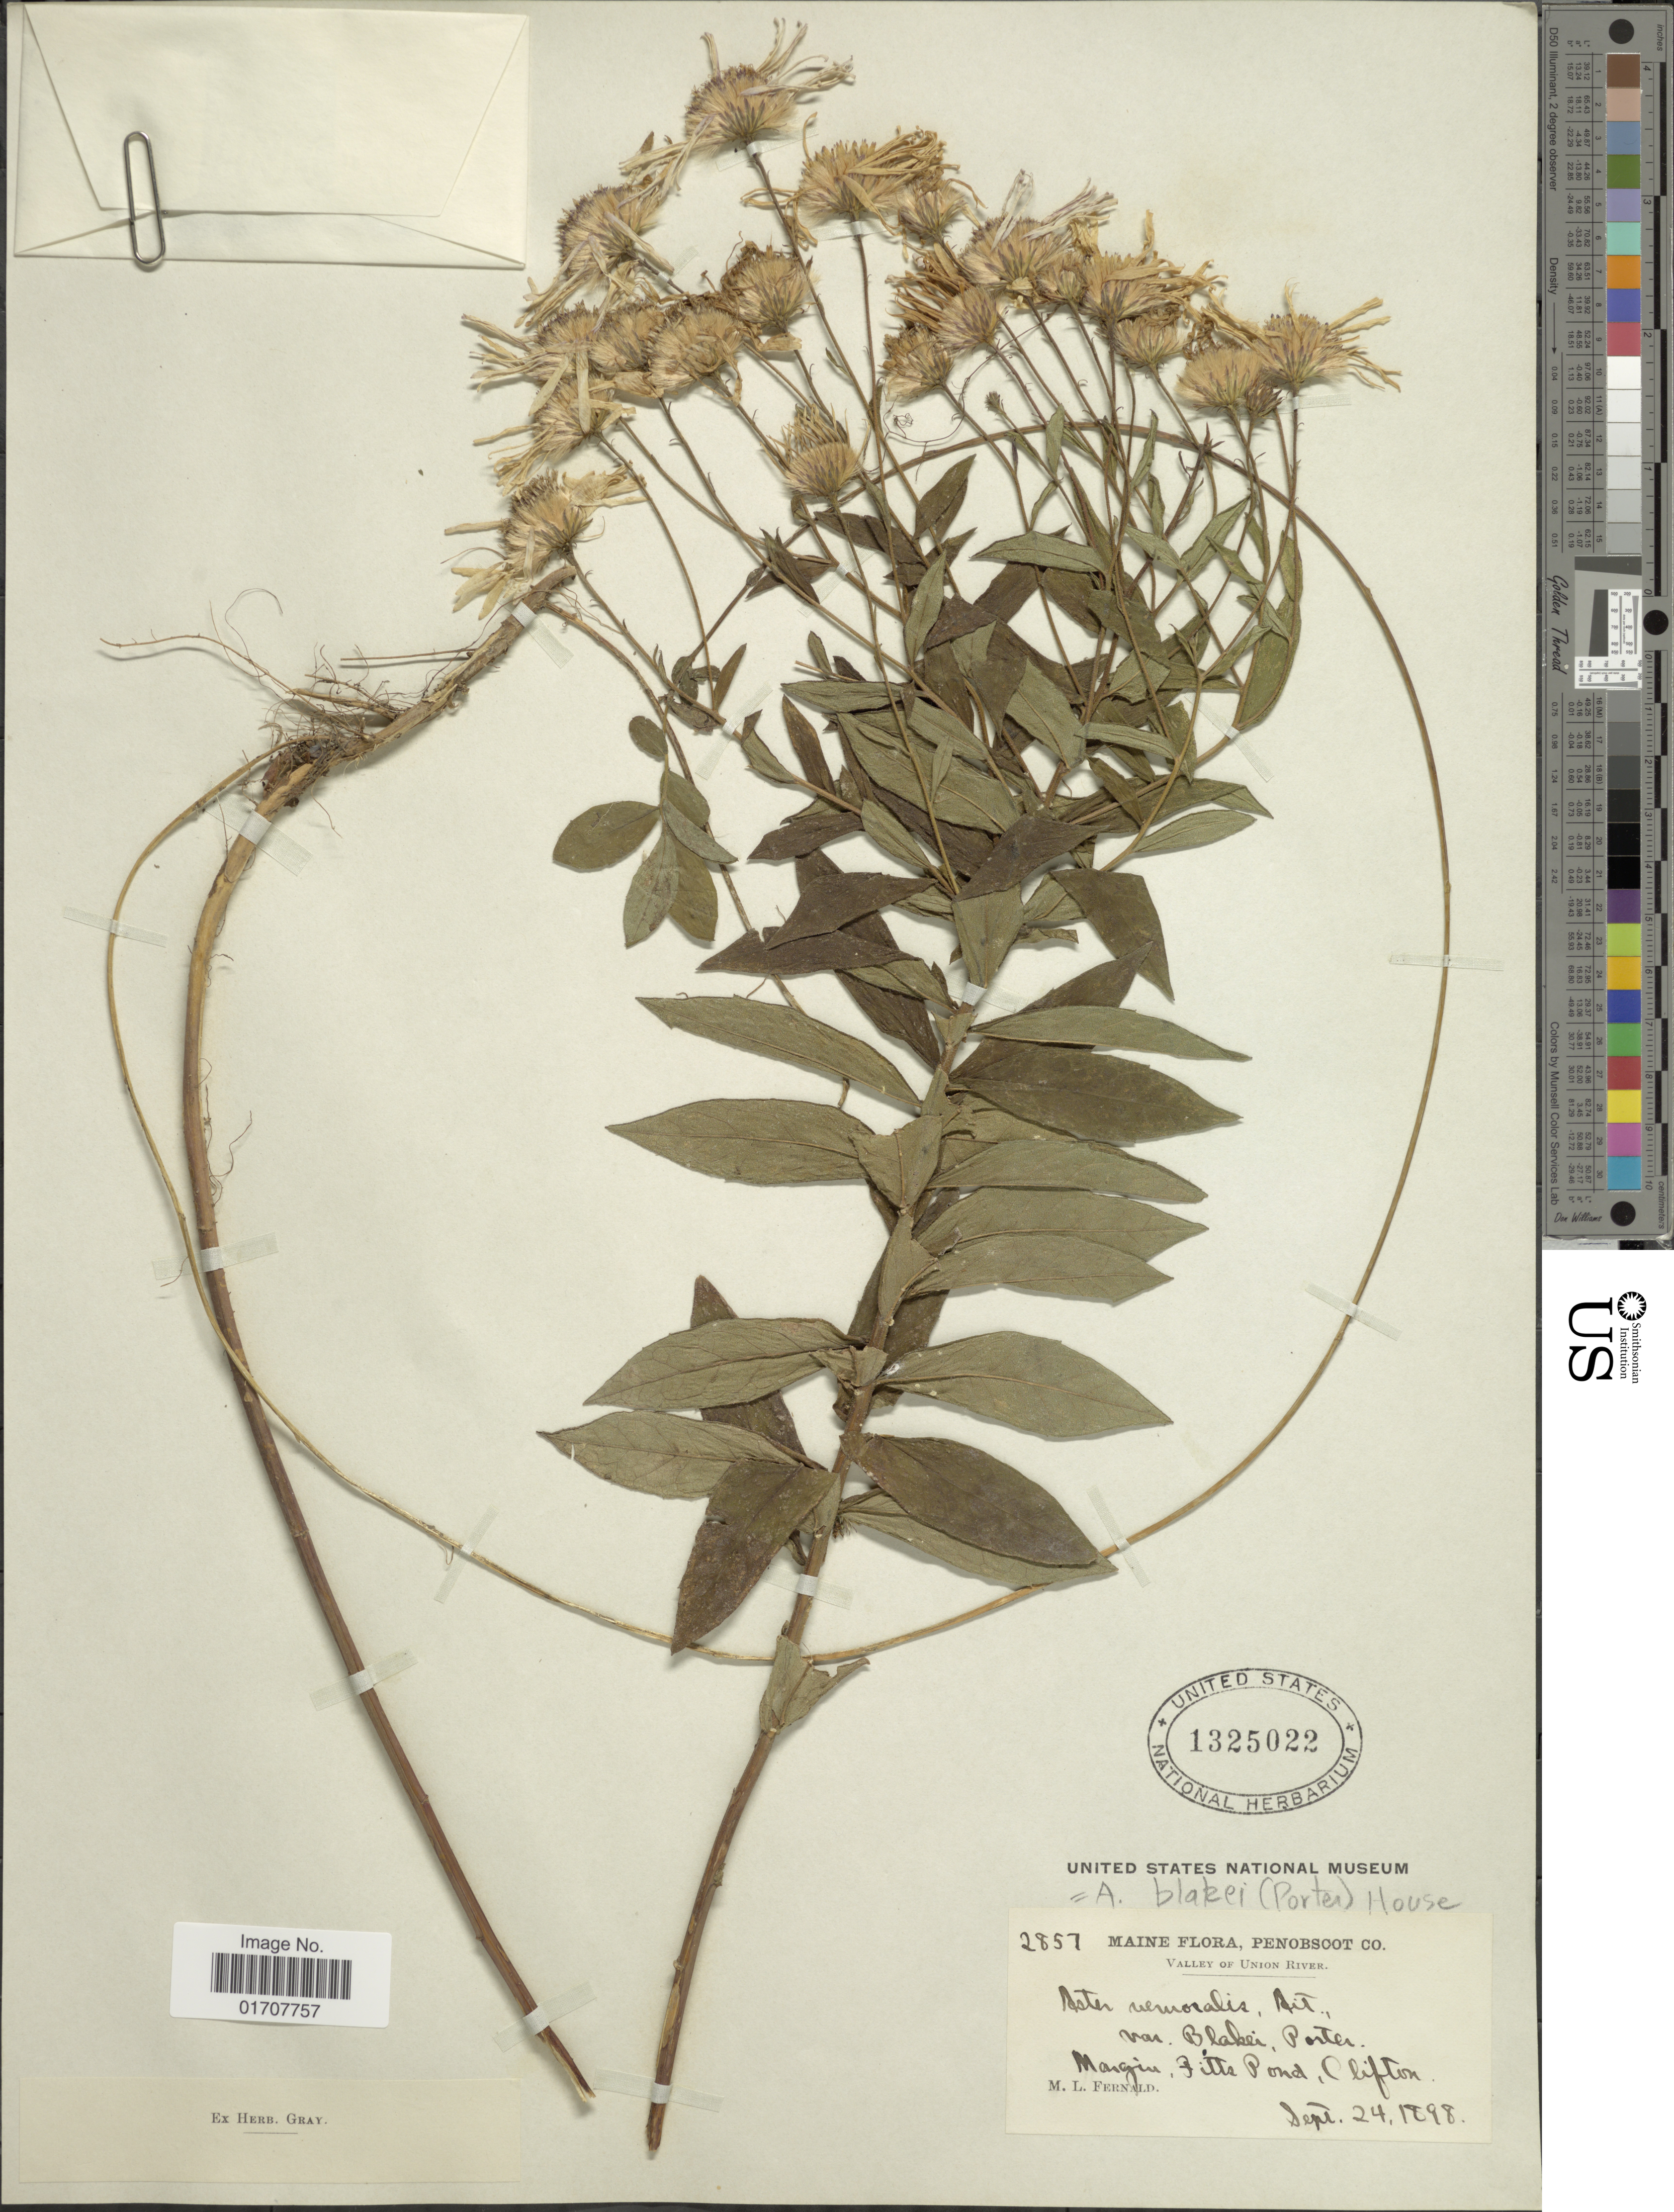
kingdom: Plantae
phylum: Tracheophyta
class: Magnoliopsida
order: Asterales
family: Asteraceae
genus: Oclemena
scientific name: Oclemena x blakei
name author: (Porter) G.L. Nesom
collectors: M. L. Fernald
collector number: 2857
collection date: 1898-09-24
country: United States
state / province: Maine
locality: Penobscot Co., Valley of Union River, Margin, Fitts Pond, Clifton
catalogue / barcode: US 1325022